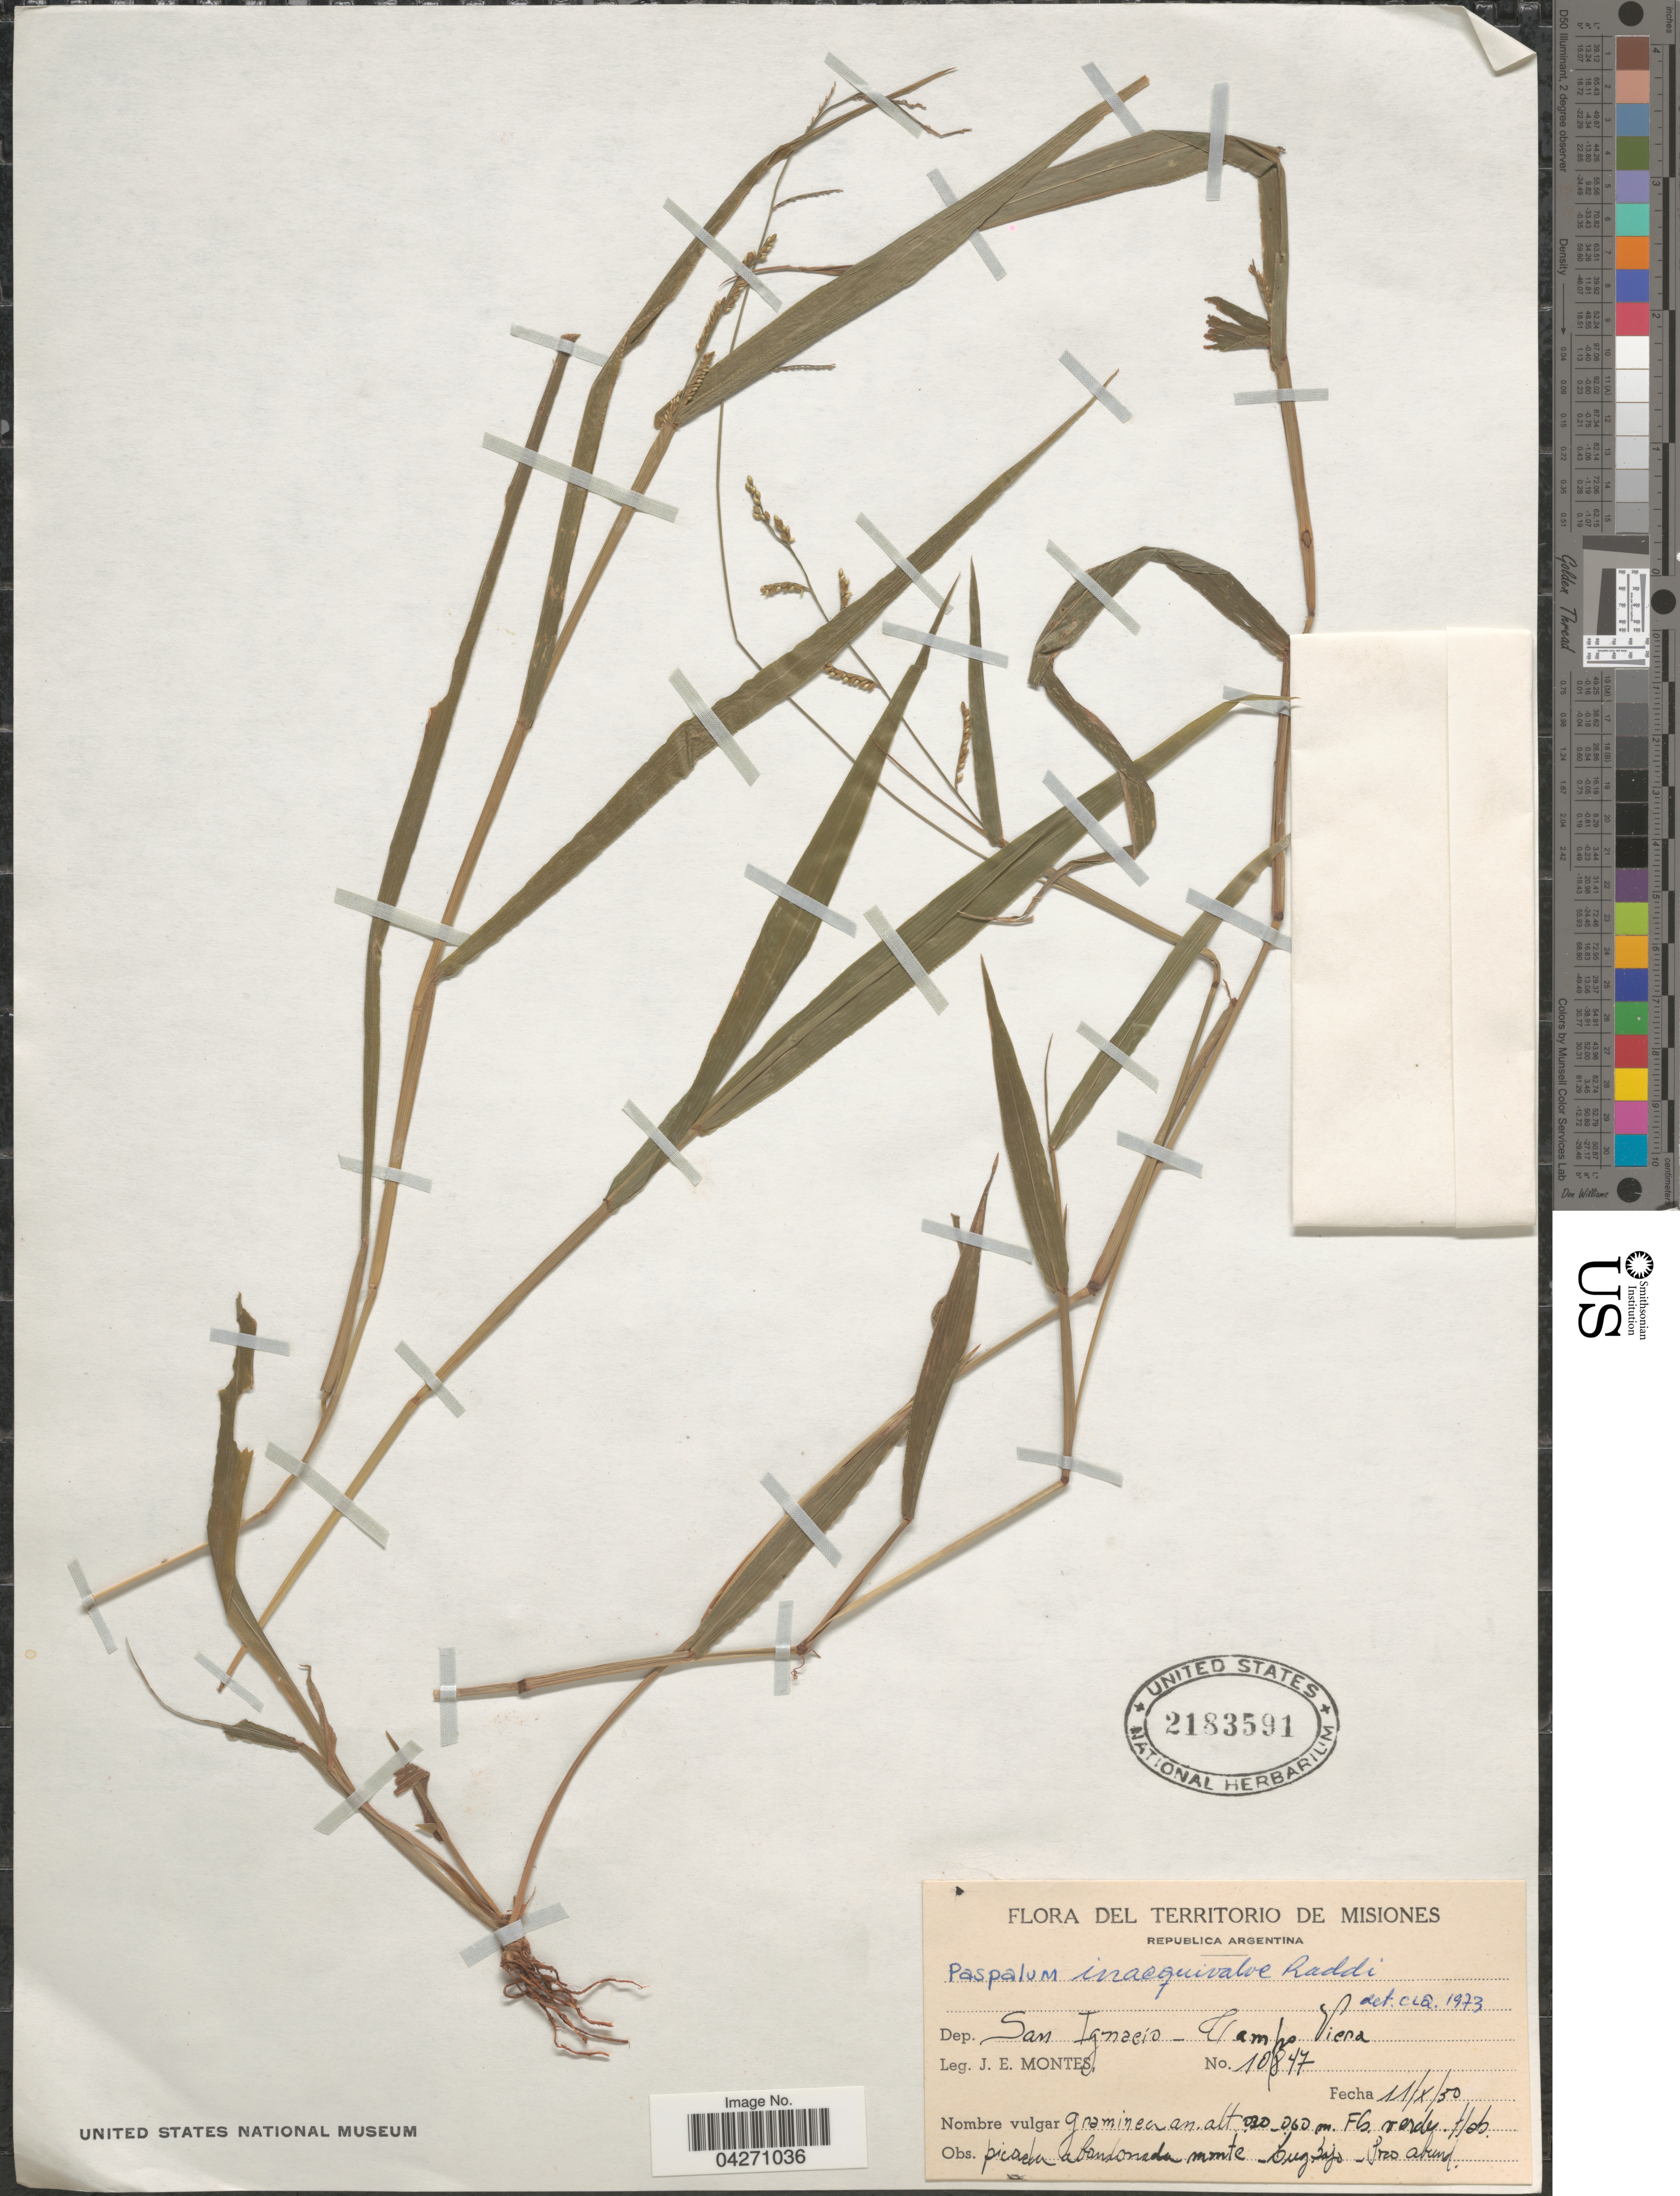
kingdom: Plantae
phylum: Tracheophyta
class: Liliopsida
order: Poales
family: Poaceae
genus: Paspalum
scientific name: Paspalum inaequivalve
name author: Raddi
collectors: J. E. Montes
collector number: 10847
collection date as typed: Transcribed d/m/y: 11/10/50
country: Argentina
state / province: Misiones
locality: Territorio de Misiones. Republica Argentina. Dep. San Ignacio-Campo Viera.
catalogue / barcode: US 2183591